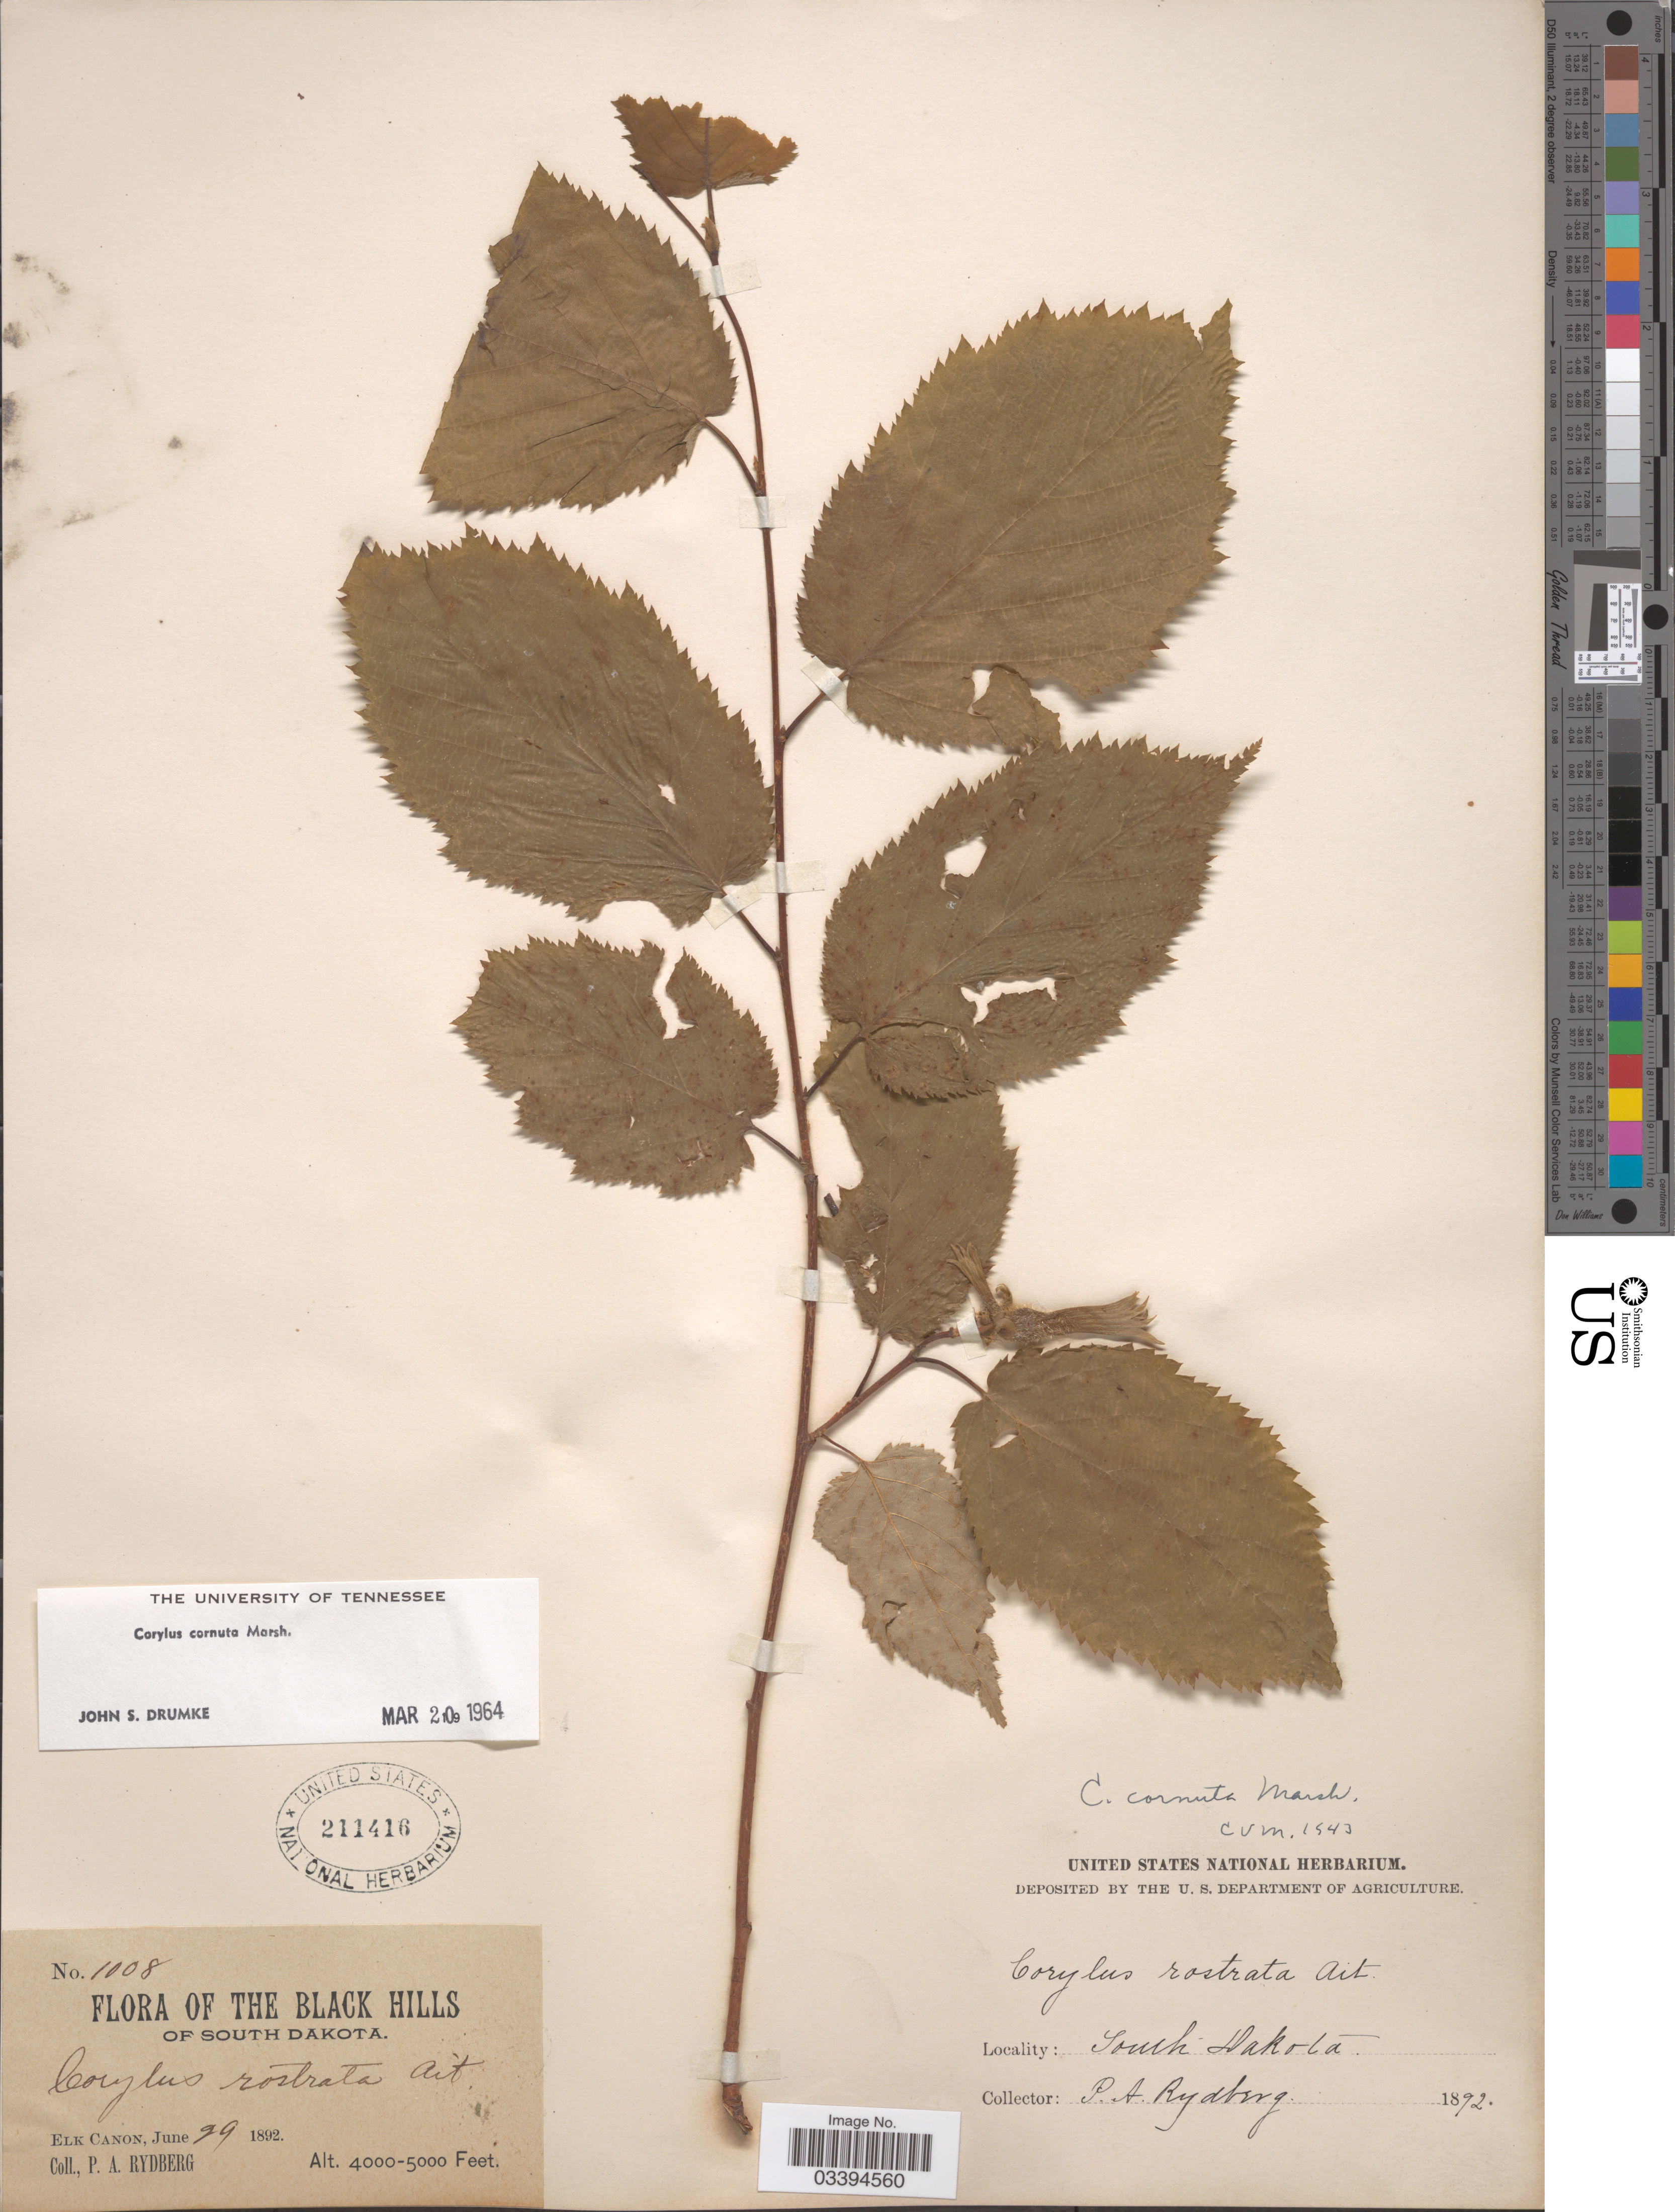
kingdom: Plantae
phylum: Tracheophyta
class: Magnoliopsida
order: Fagales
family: Betulaceae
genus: Corylus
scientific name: Corylus cornuta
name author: Marshall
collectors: P. A. Rydberg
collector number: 1008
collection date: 1892-06-29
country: United States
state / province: South Dakota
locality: The Black Hills of South Dakota. Elk Canon.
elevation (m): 1219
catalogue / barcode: US 211416